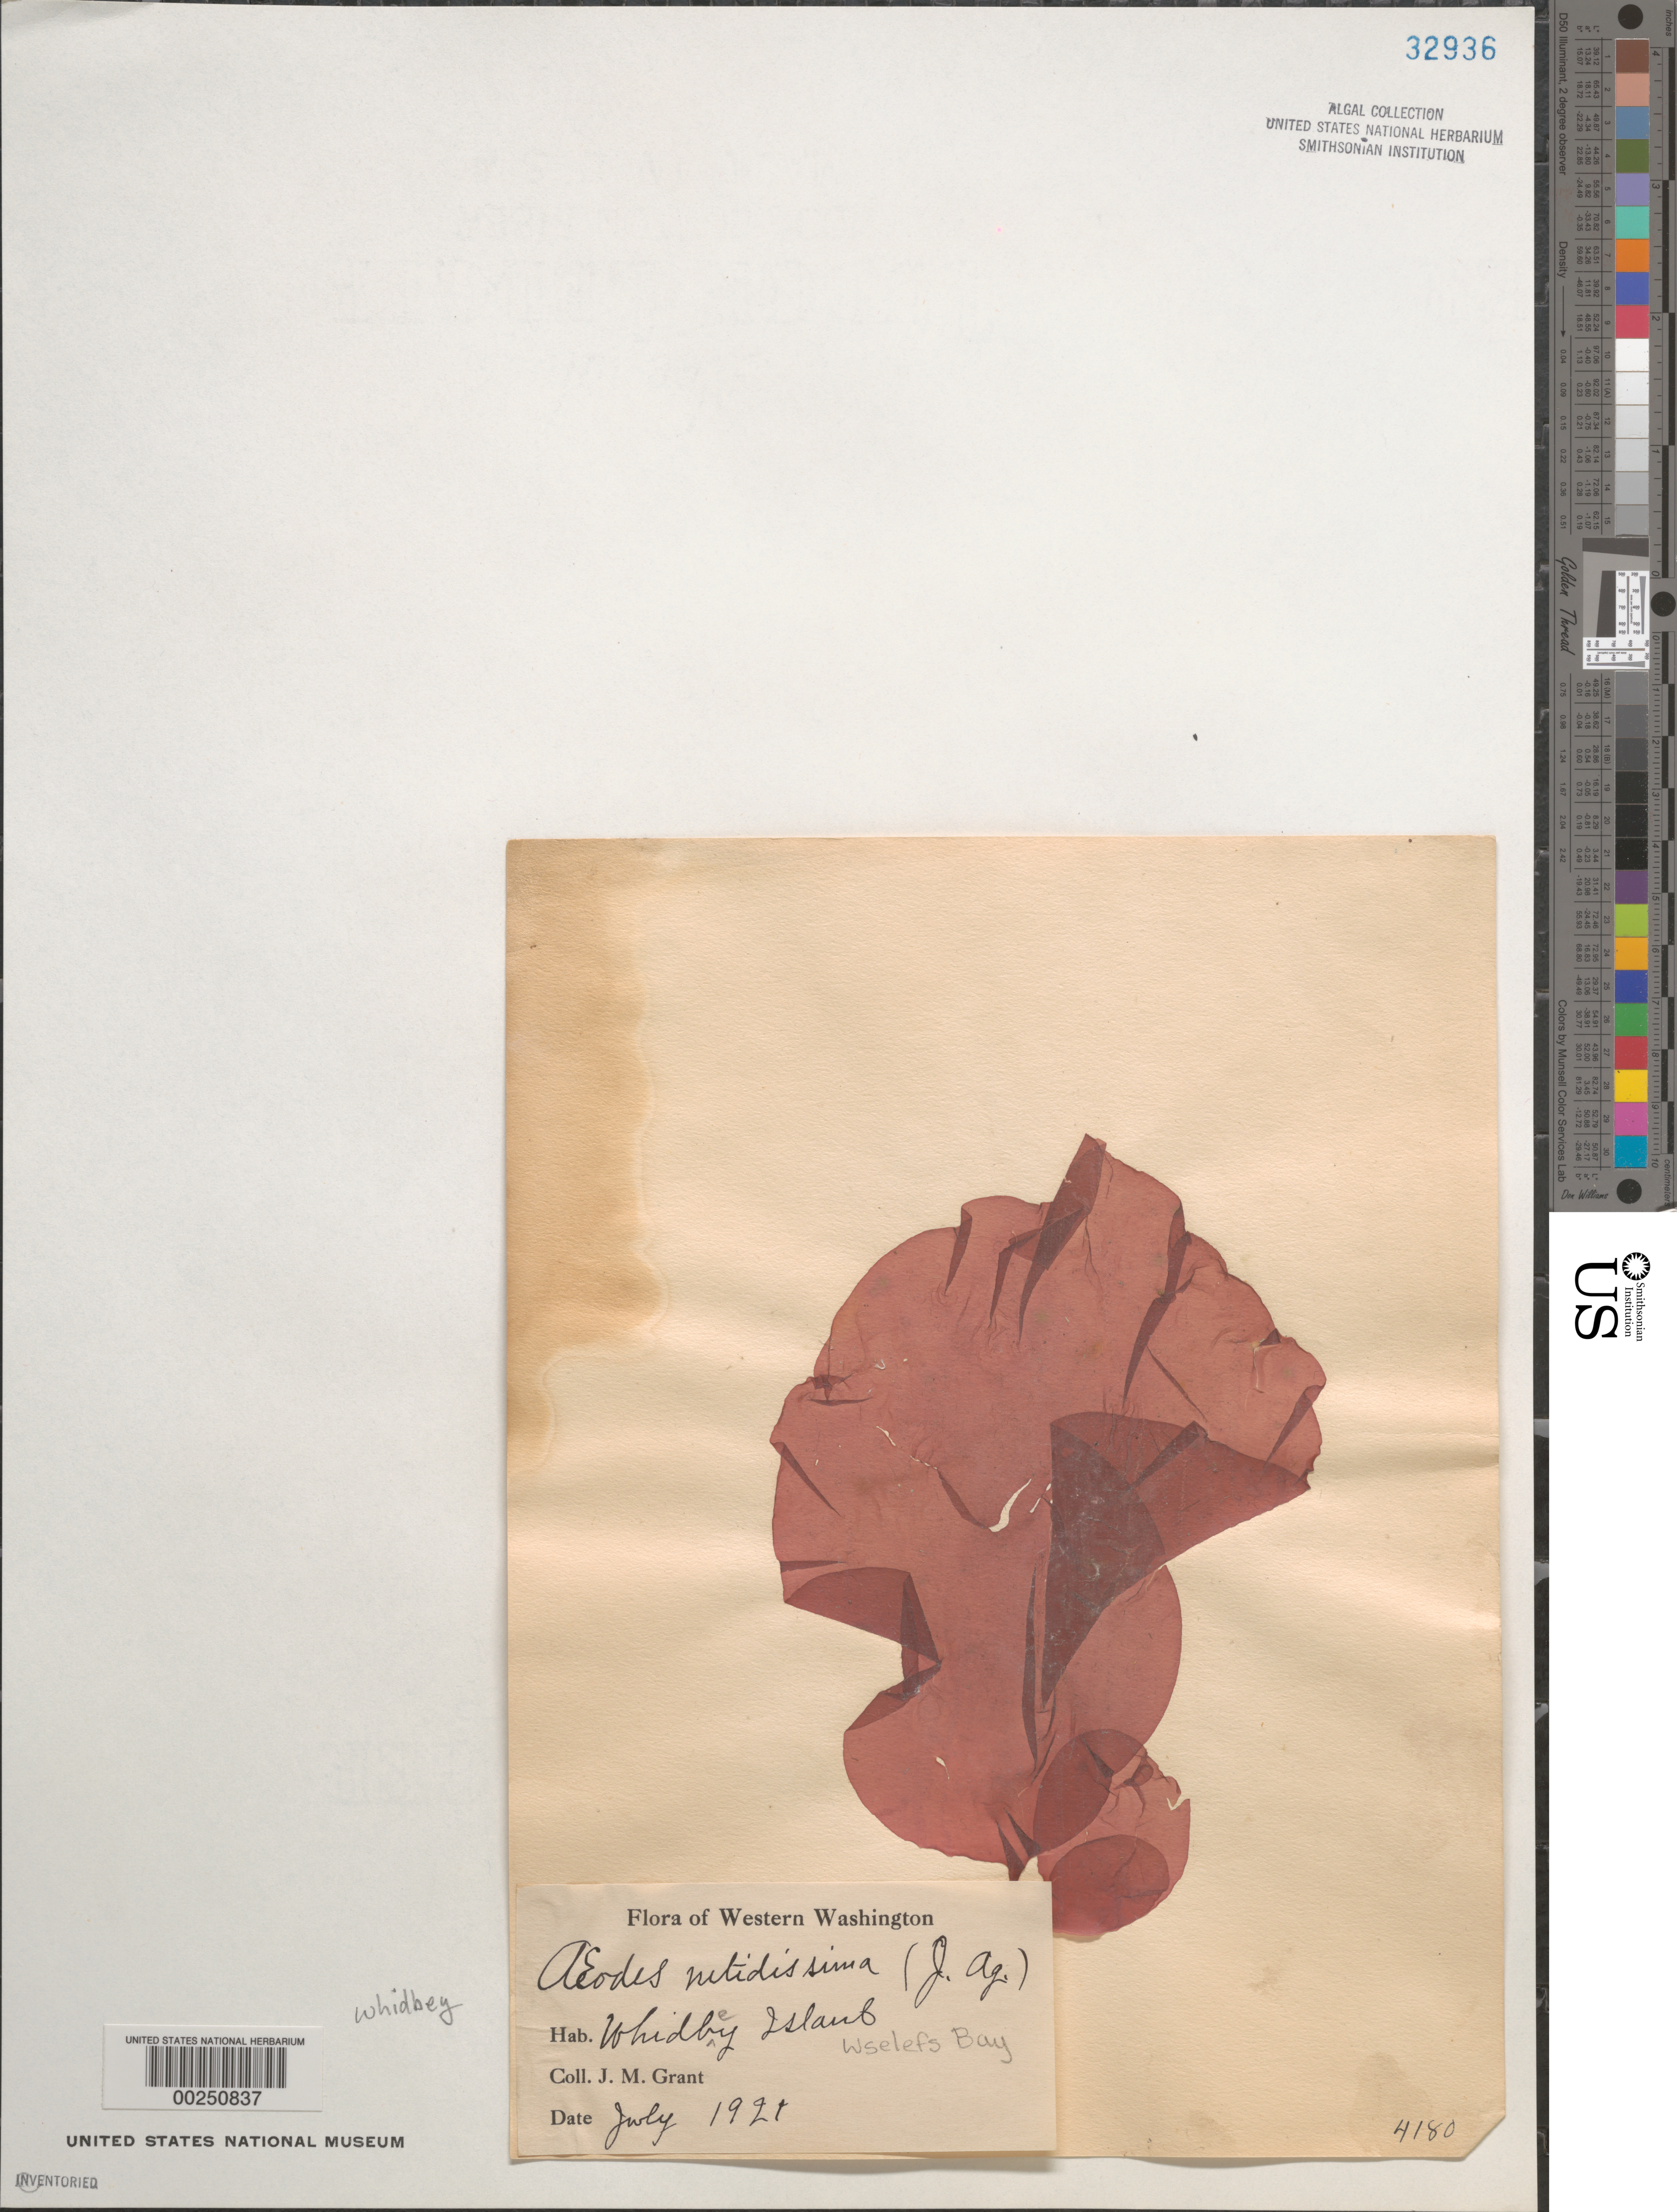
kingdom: Plantae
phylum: Rhodophyta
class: Florideophyceae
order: Halymeniales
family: Halymeniaceae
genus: Aeodes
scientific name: Aeodes nitidissima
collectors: J. M. Grant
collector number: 4180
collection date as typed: Jul 1921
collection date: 1921-07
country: United States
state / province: Washington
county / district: Island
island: Whidbey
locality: Wselefs Bay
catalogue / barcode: US 32936